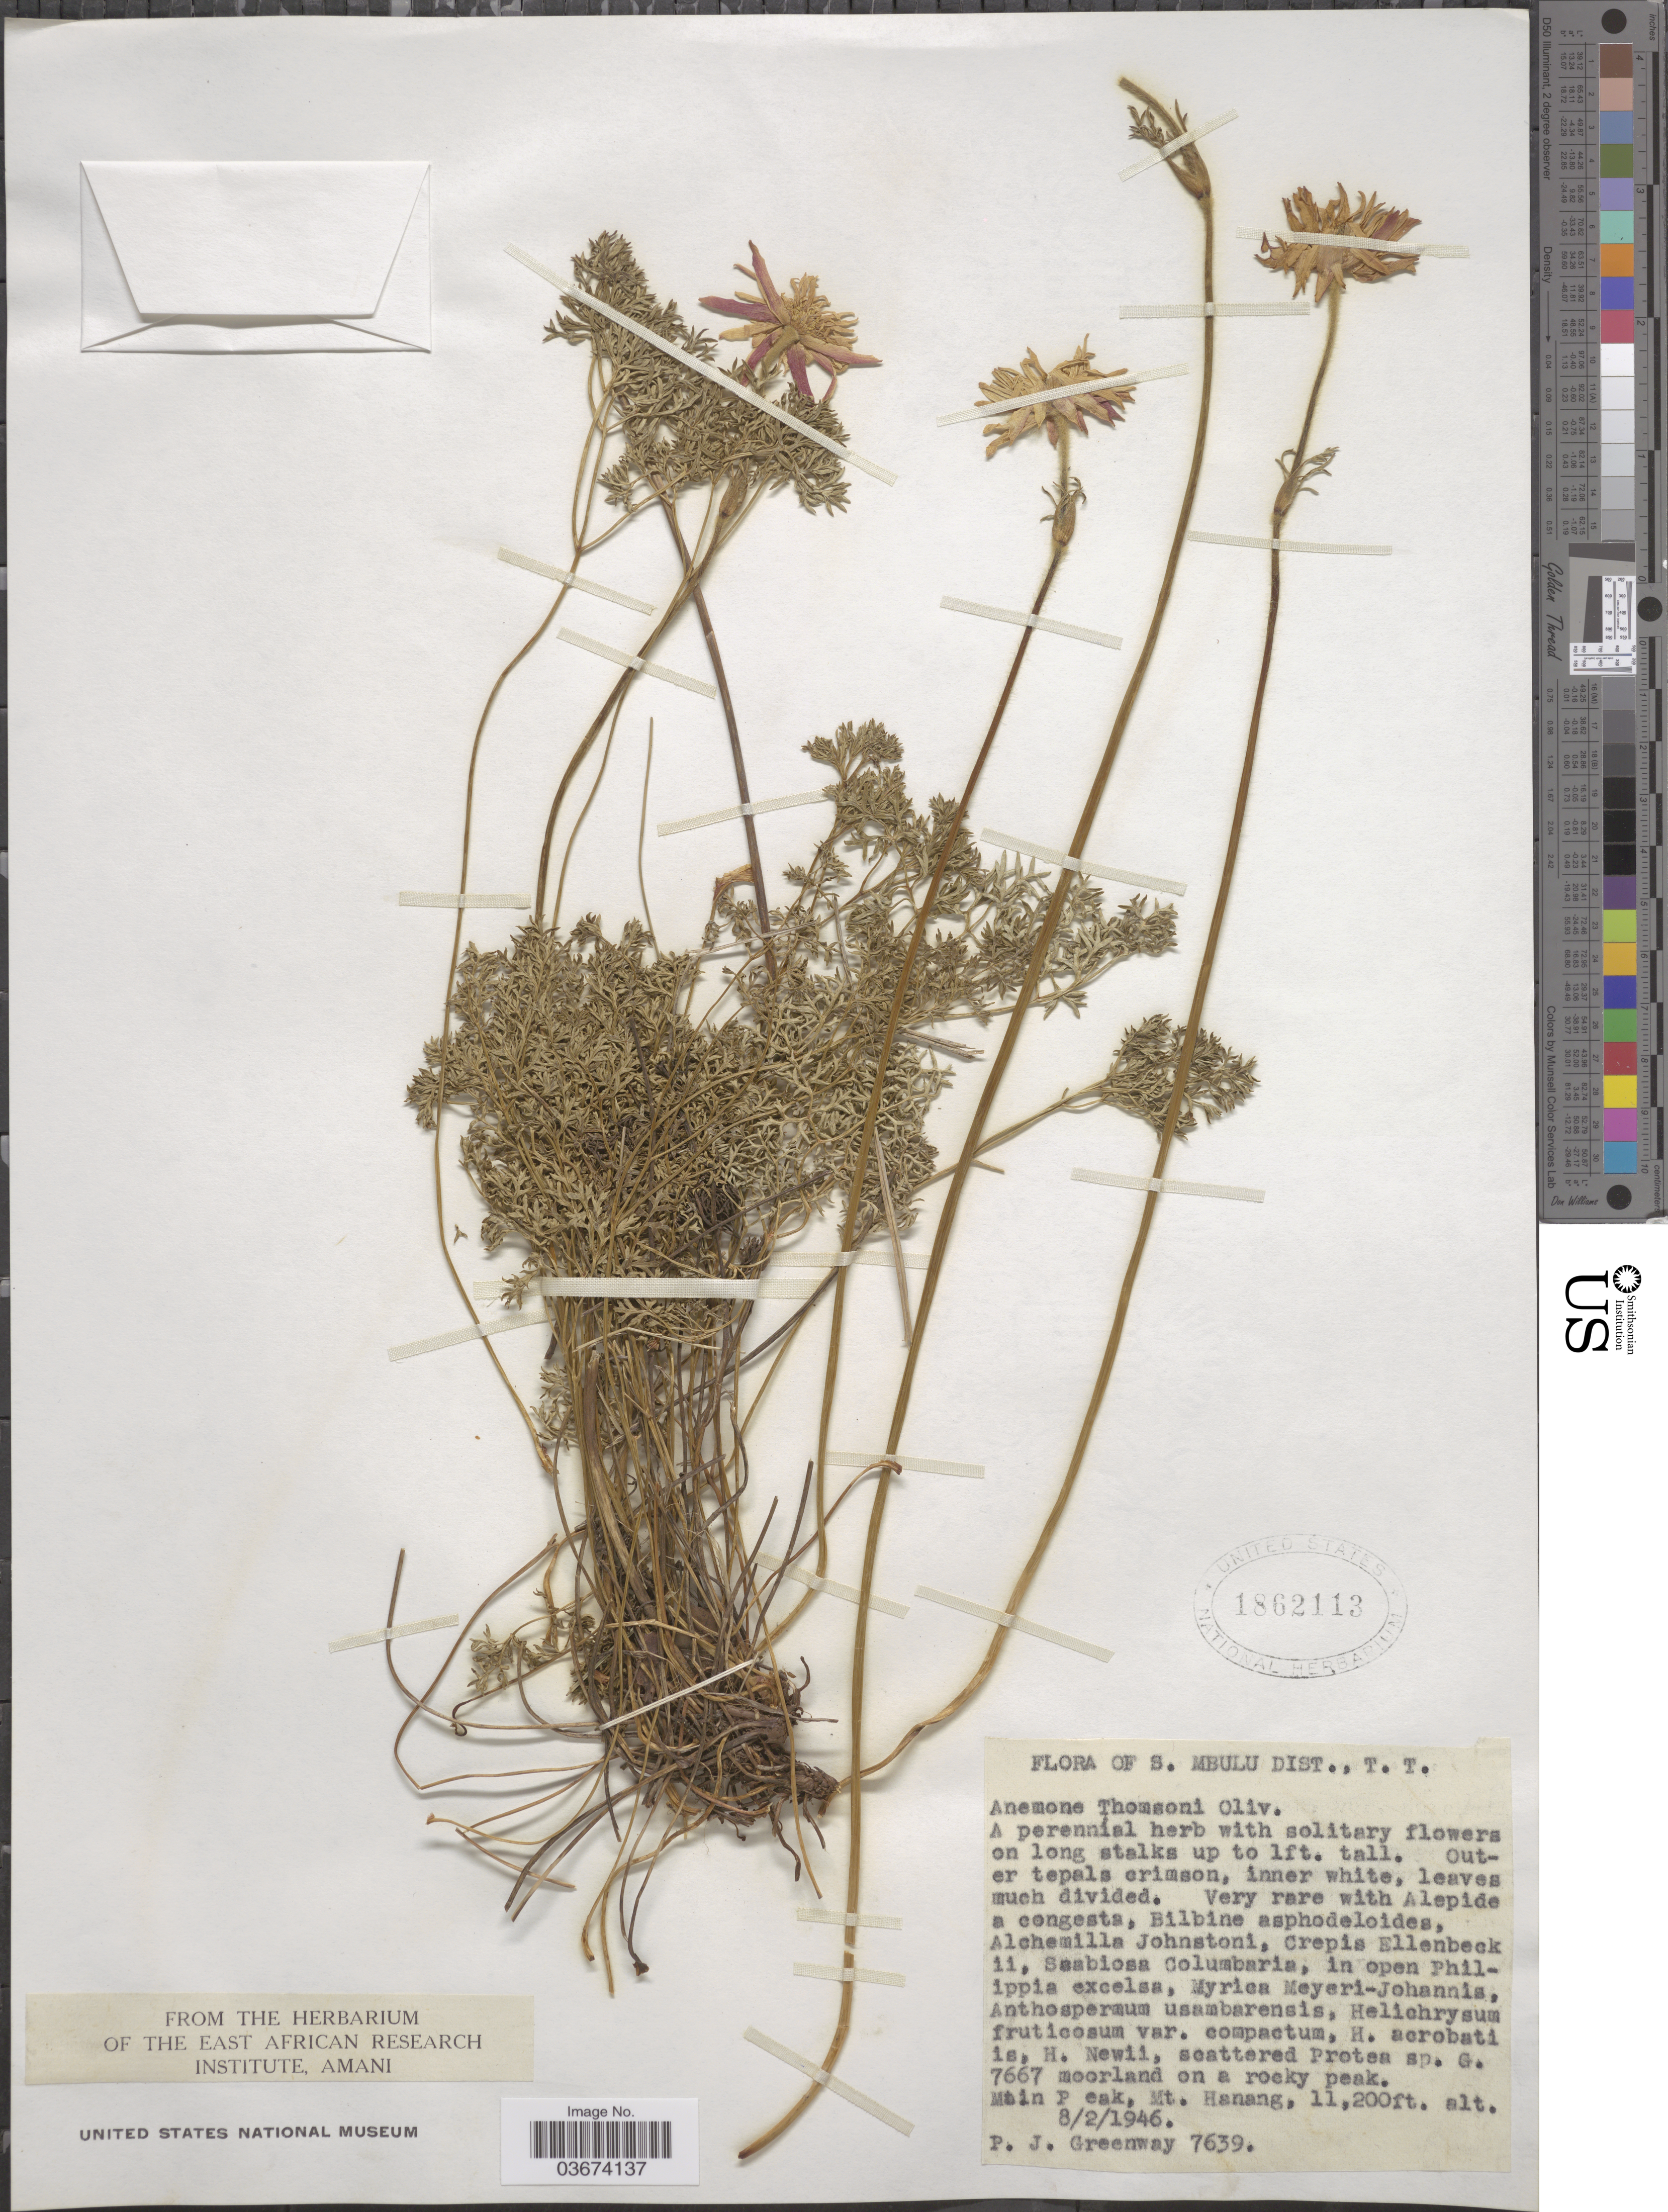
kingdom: Plantae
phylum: Tracheophyta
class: Magnoliopsida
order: Ranunculales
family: Ranunculaceae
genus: Anemone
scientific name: Anemone thomsonii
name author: Oliv.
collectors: P. J. Greenway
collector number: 7639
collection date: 1946-02-08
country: Tanzania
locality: S. Mbulu Dist., T. T. Main Peak, Mt. Hanang.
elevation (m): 3414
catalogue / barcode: US 1862113